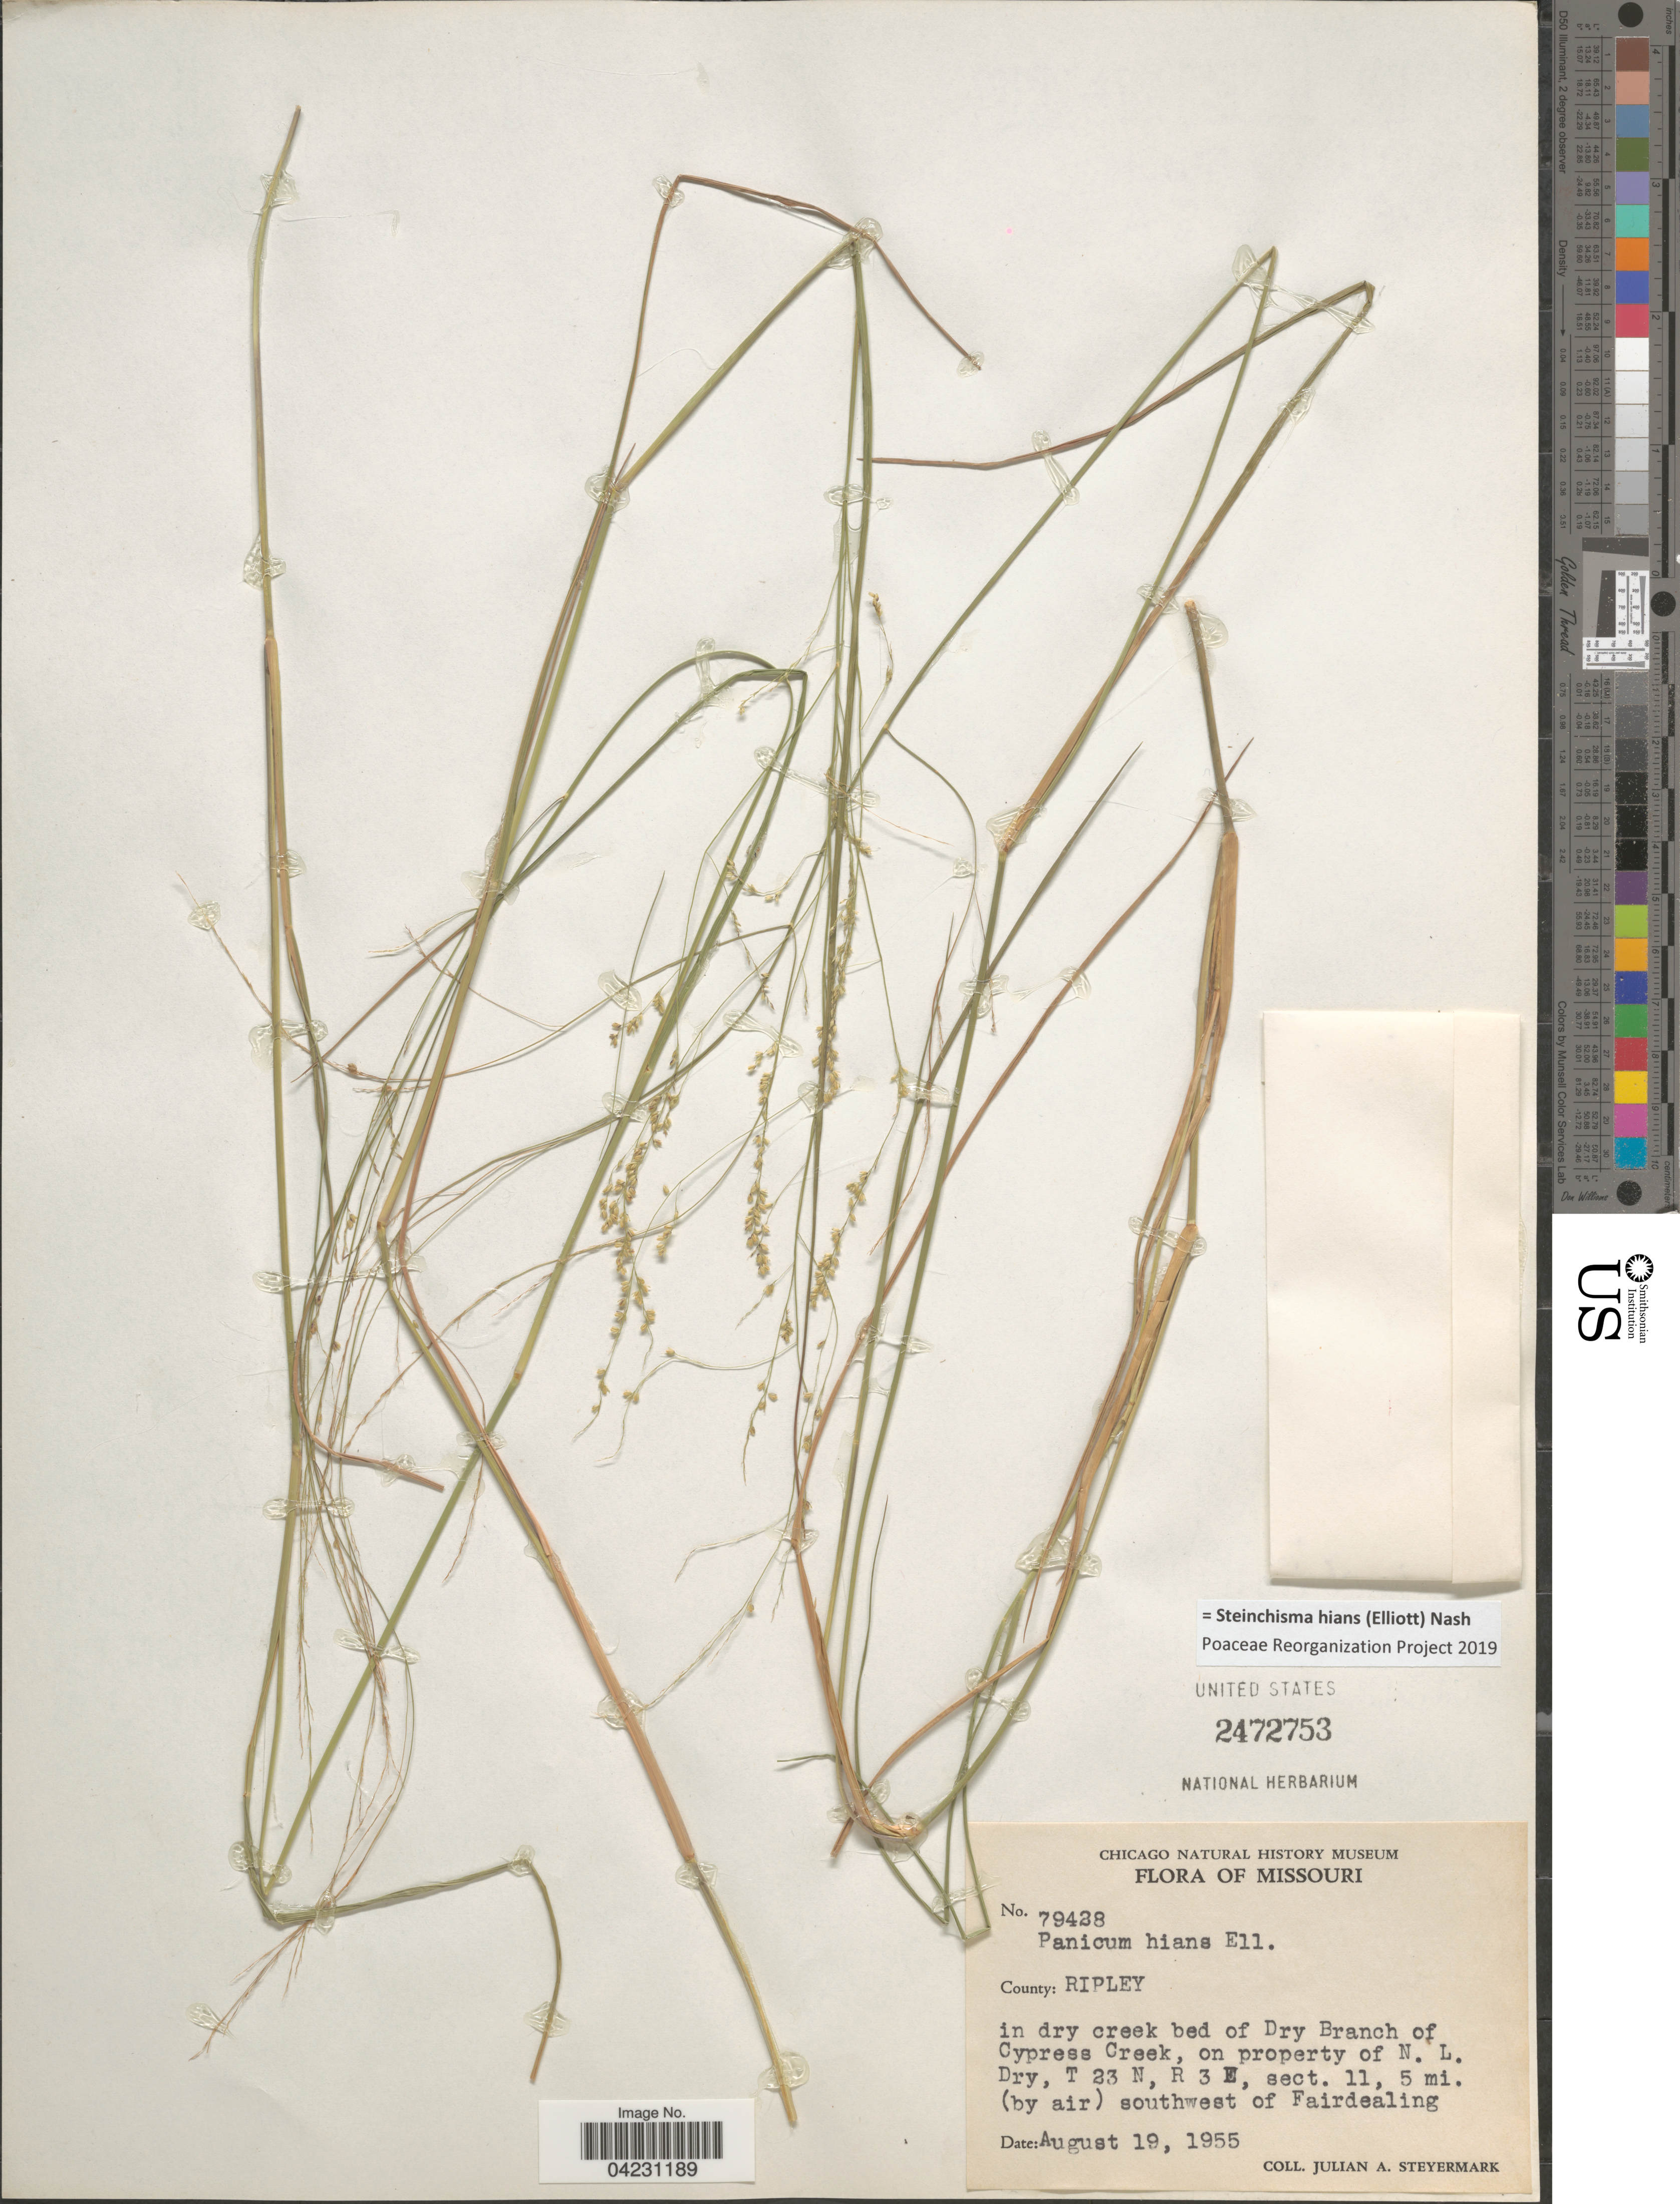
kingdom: Plantae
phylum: Tracheophyta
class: Liliopsida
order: Poales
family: Poaceae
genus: Steinchisma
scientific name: Steinchisma hians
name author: (Elliott) Nash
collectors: J. Steyermark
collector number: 79428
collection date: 1955-08-19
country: United States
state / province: Missouri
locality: County: Ripley. In dry creek bed of Dry Branch of Cypress Creek, on property of N. L. Dry, T 23 N, R 3 E, sect. 11, 5 mi. (by air) southwest of Fairdealing.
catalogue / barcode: US 2472753